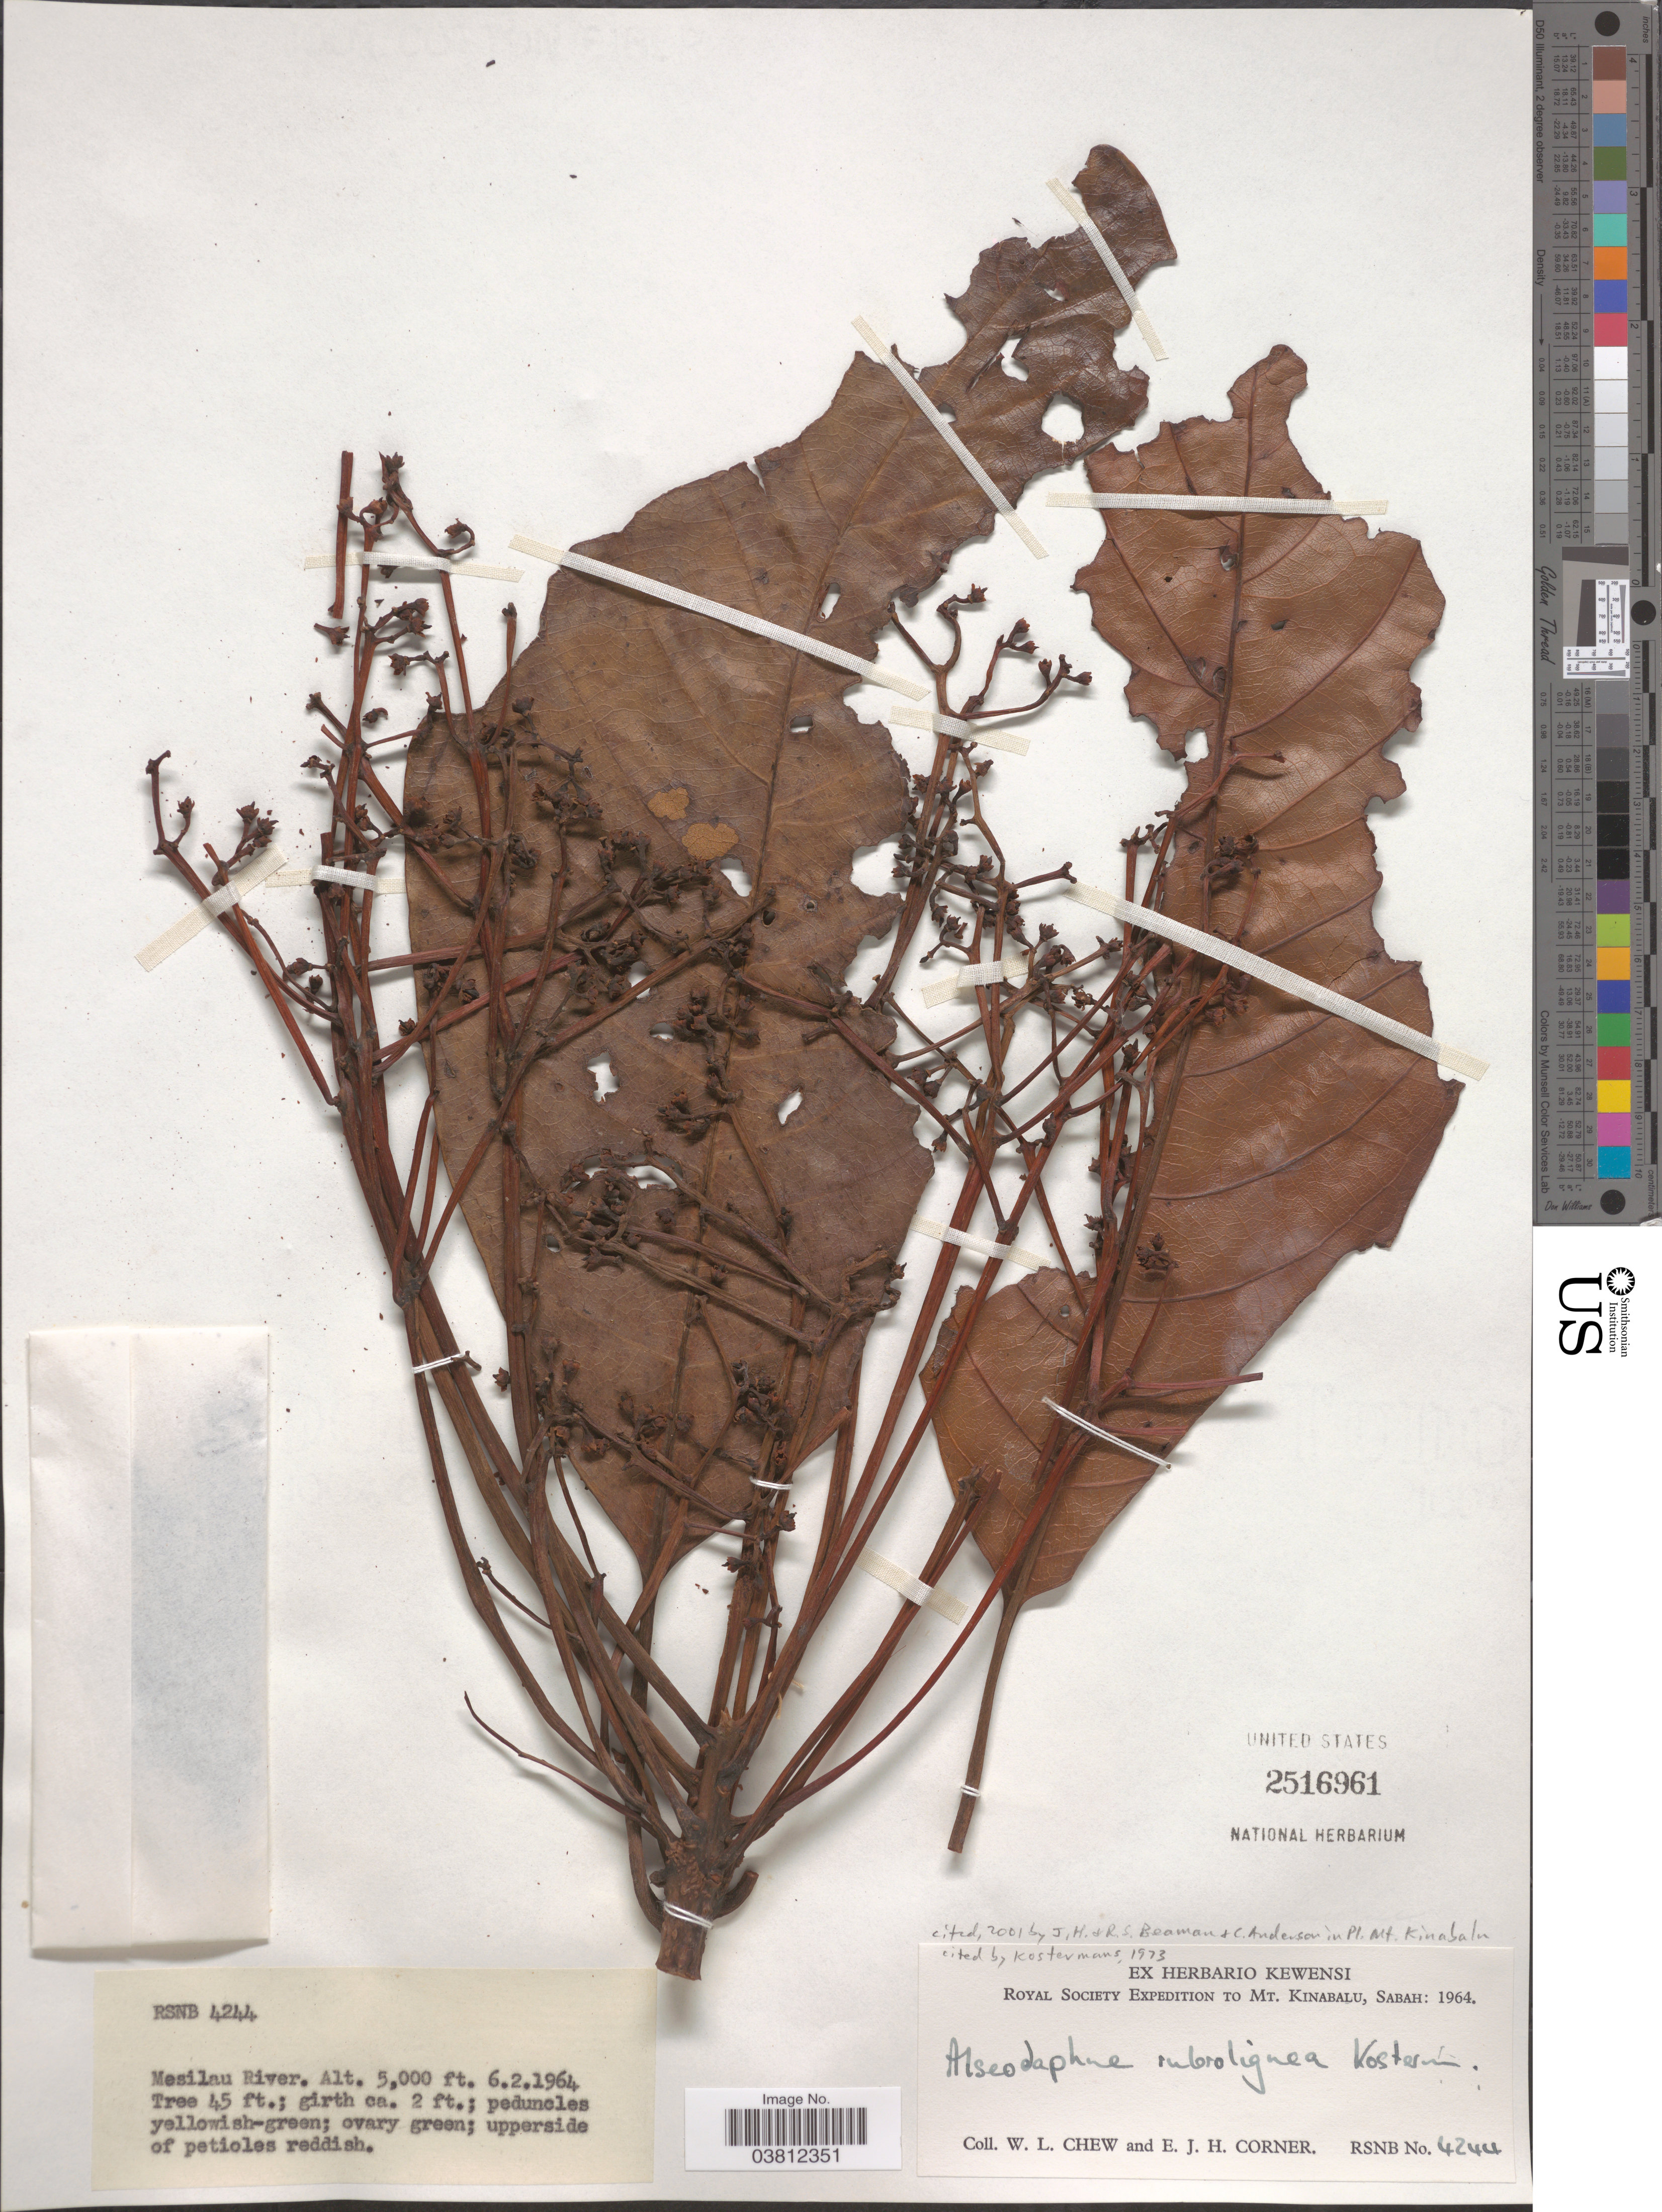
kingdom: Plantae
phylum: Tracheophyta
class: Magnoliopsida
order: Laurales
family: Lauraceae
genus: Alseodaphne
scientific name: Alseodaphne rubrolignea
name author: Kosterm.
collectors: W. Chew & E. Corner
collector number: RSNB4244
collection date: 1964-02-06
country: Malaysia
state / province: Sabah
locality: Mt. Kinabalu. Mesilau River.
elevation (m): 1524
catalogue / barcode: US 2516961